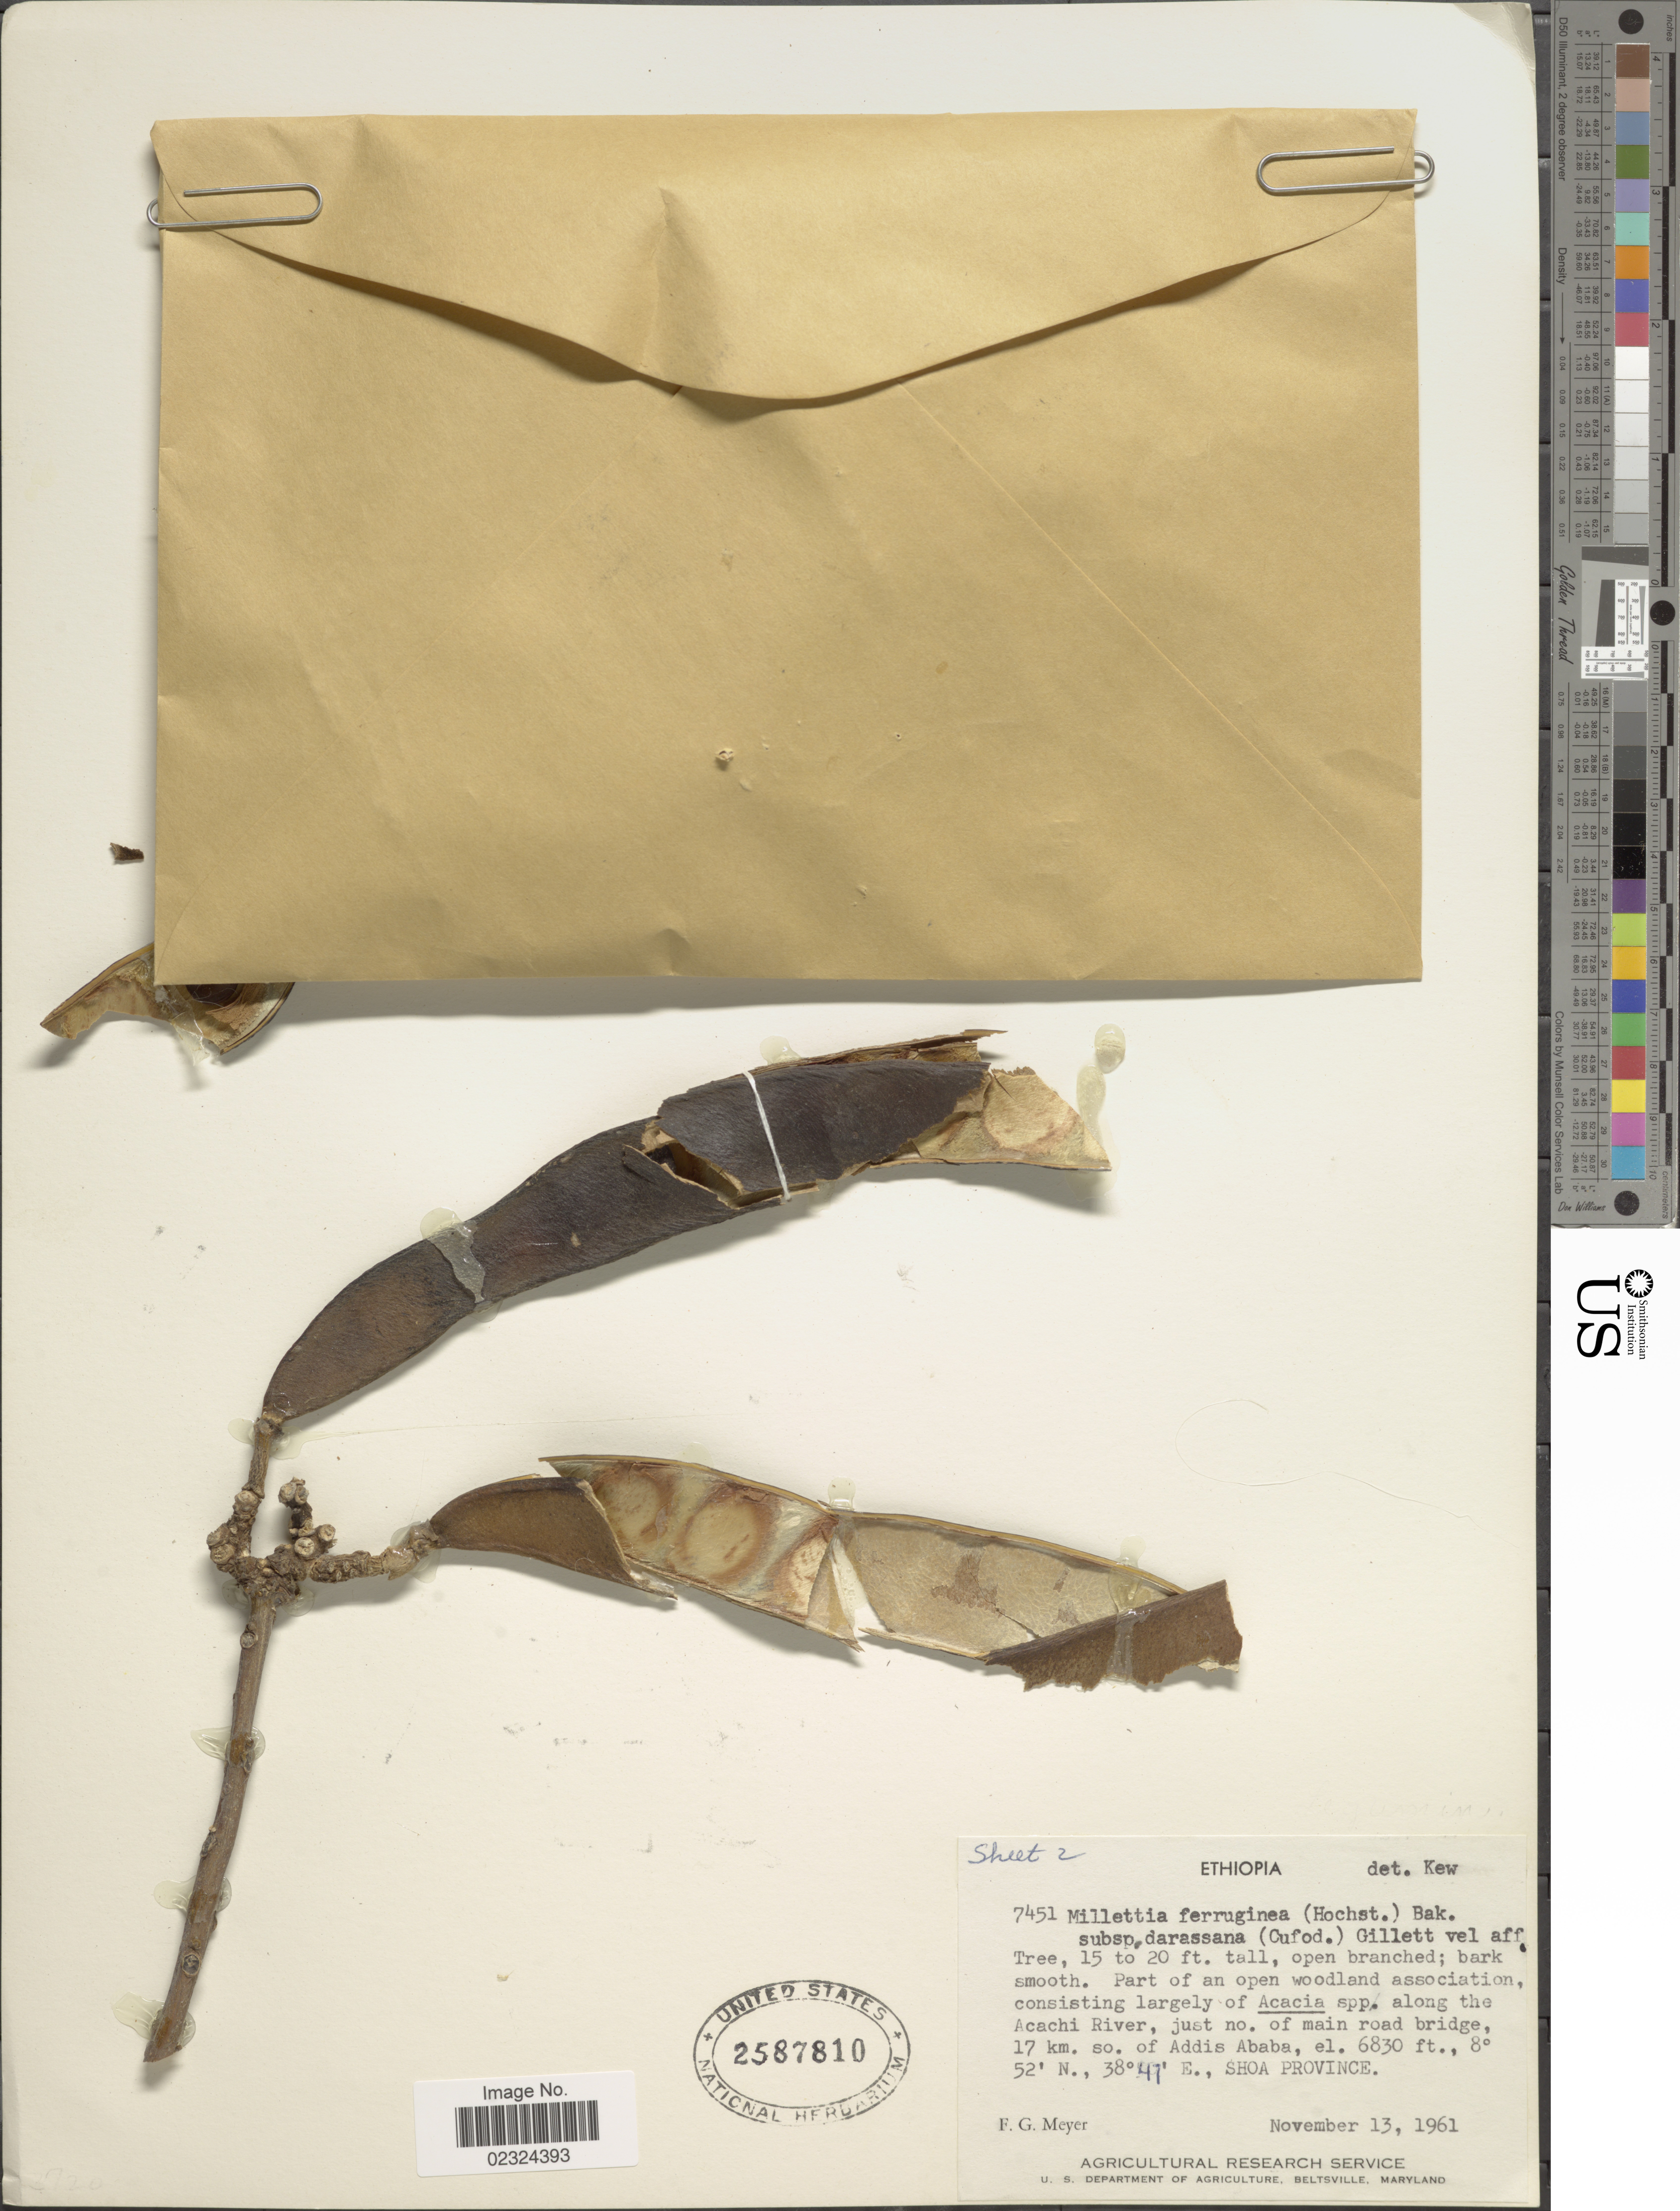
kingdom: Plantae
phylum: Tracheophyta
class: Magnoliopsida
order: Fabales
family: Fabaceae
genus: Millettia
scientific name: Millettia sp.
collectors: F. G. Meyer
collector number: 7451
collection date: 1961-11-13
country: Ethiopia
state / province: Addis Ababa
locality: Along the Acachi River, just no. of main road bridge, 17 km. so. of Addidas Ababa, Shoa Province.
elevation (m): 2082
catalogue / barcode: US 2587810